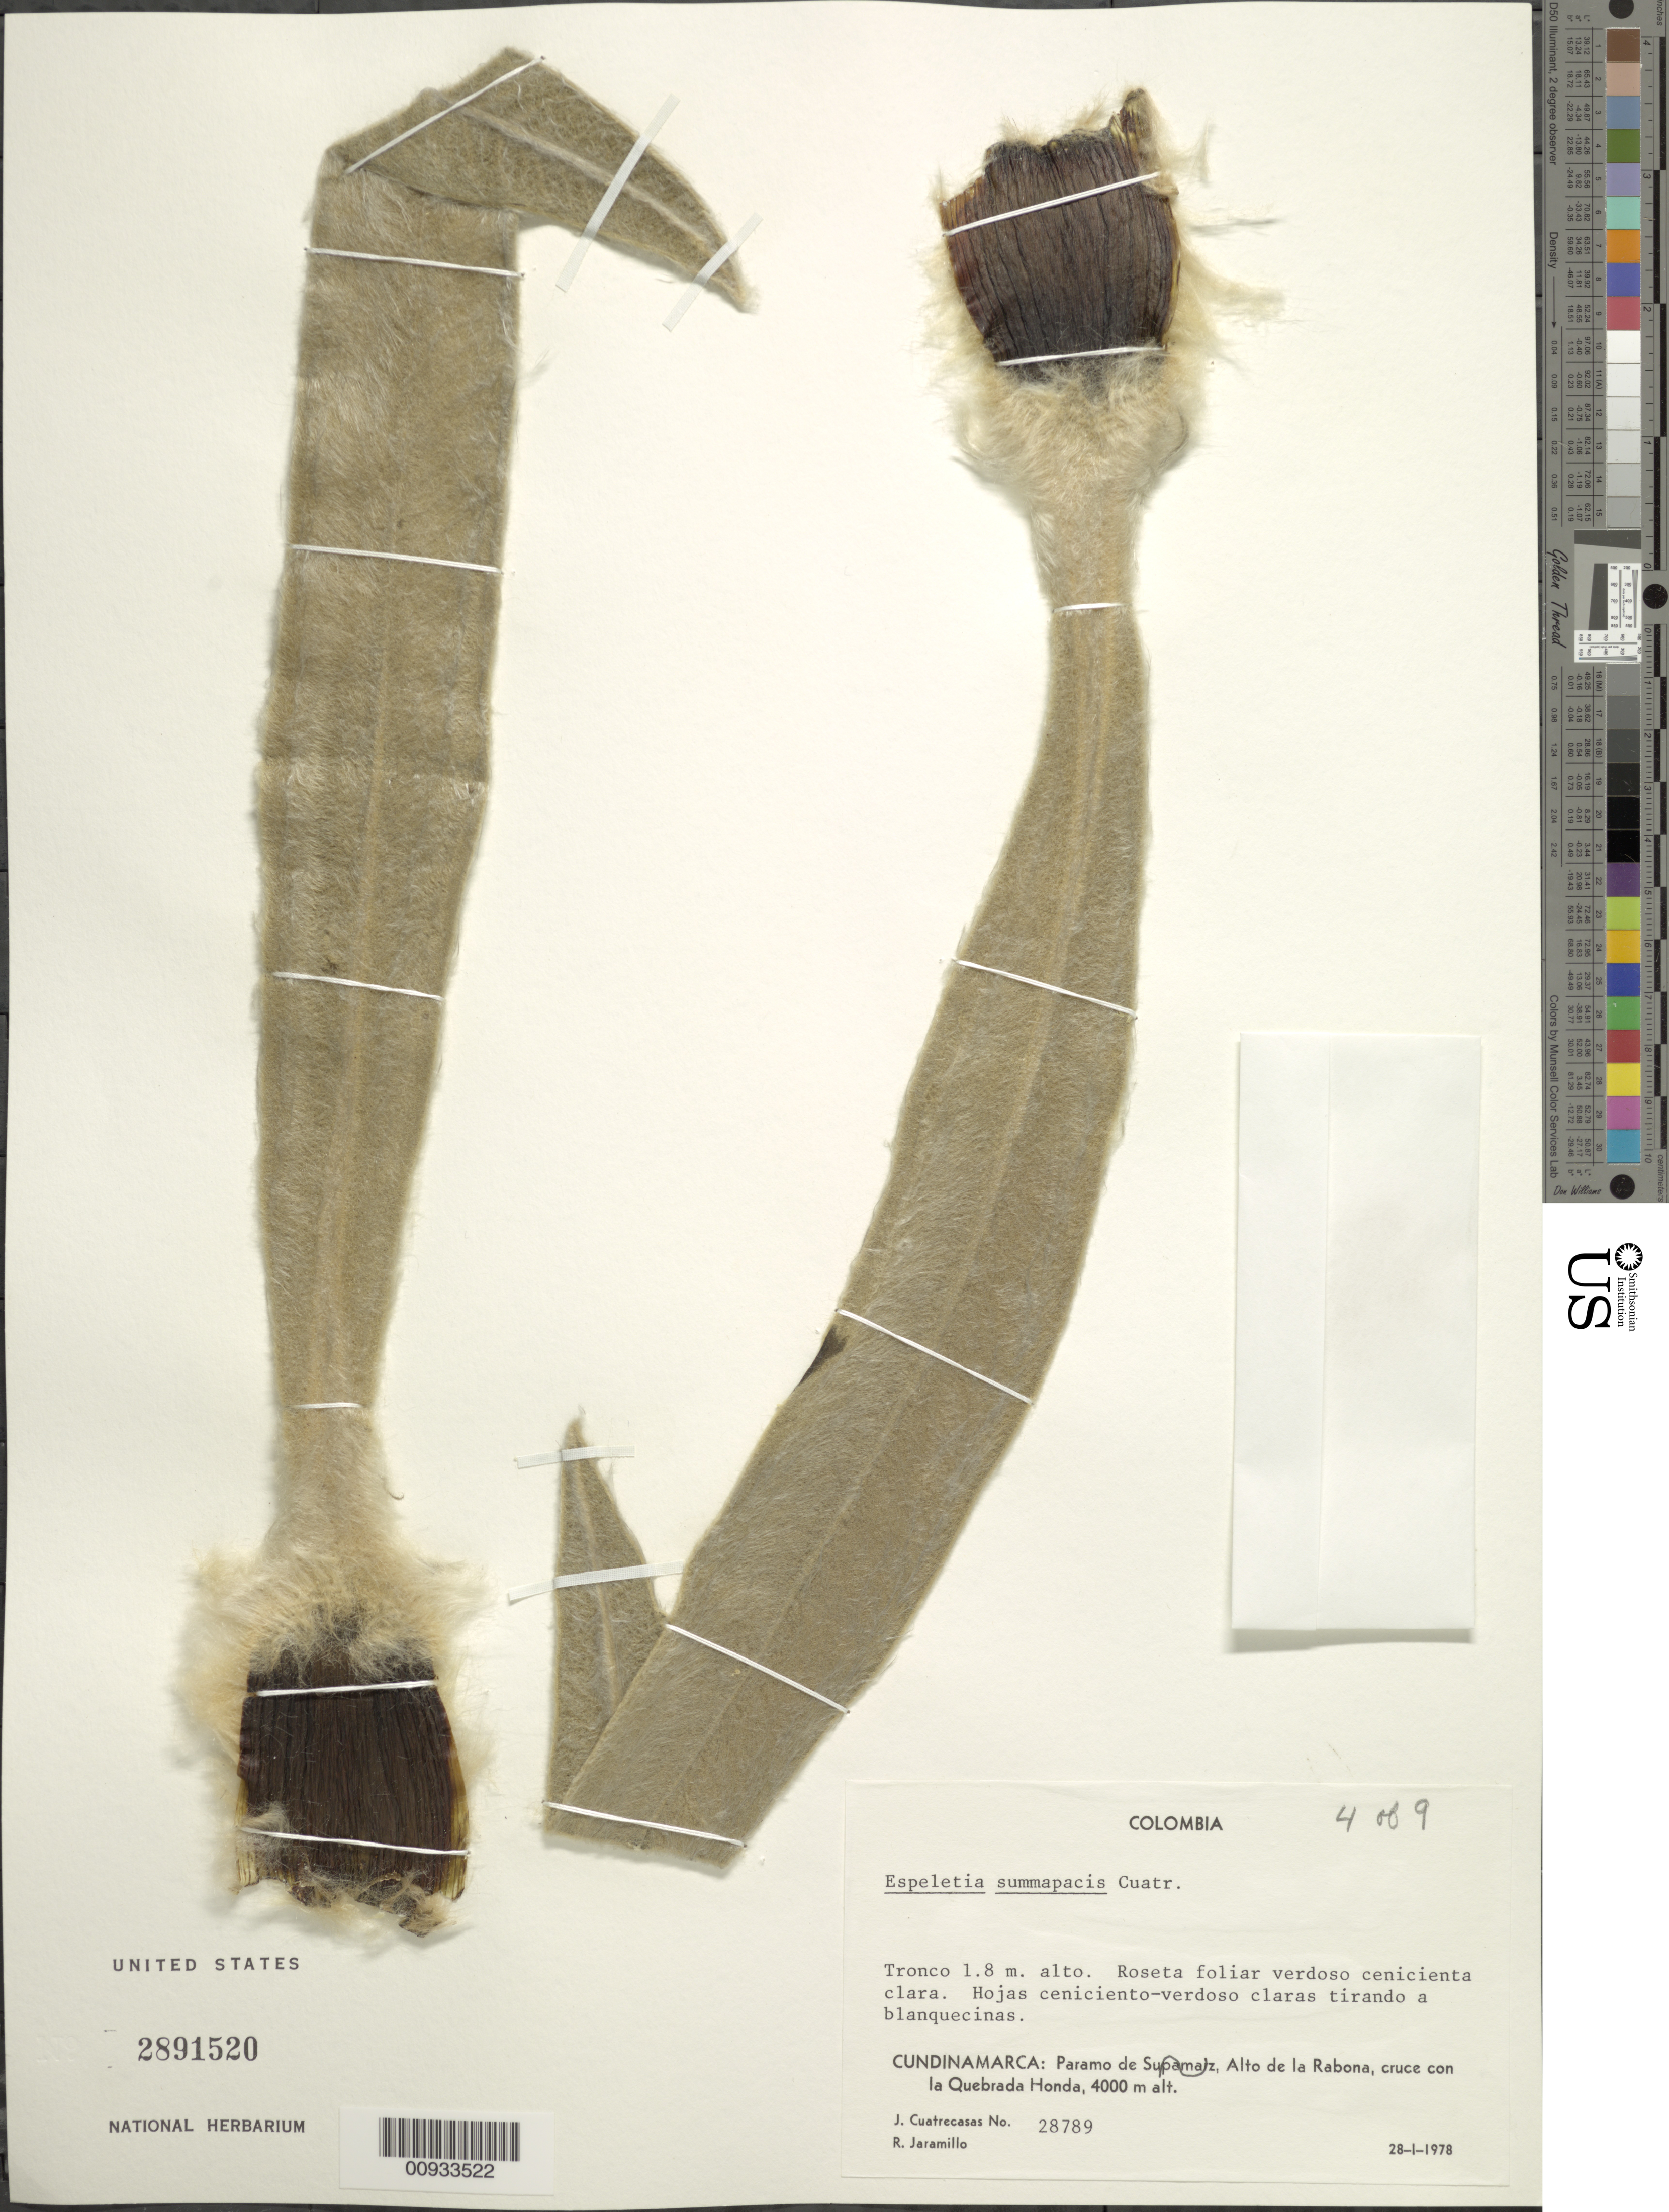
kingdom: Plantae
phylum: Tracheophyta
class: Magnoliopsida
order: Asterales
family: Asteraceae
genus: Espeletia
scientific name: Espeletia summapacis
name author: Cuatrec.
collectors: J. Cuatrecasas & R. Jaramillo M.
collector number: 28789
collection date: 1978-01-28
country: Colombia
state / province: Cundinamarca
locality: Paramo de, Alto de la Rabona, cruce con la Quebrada Honda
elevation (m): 4000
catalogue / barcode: US 2891520